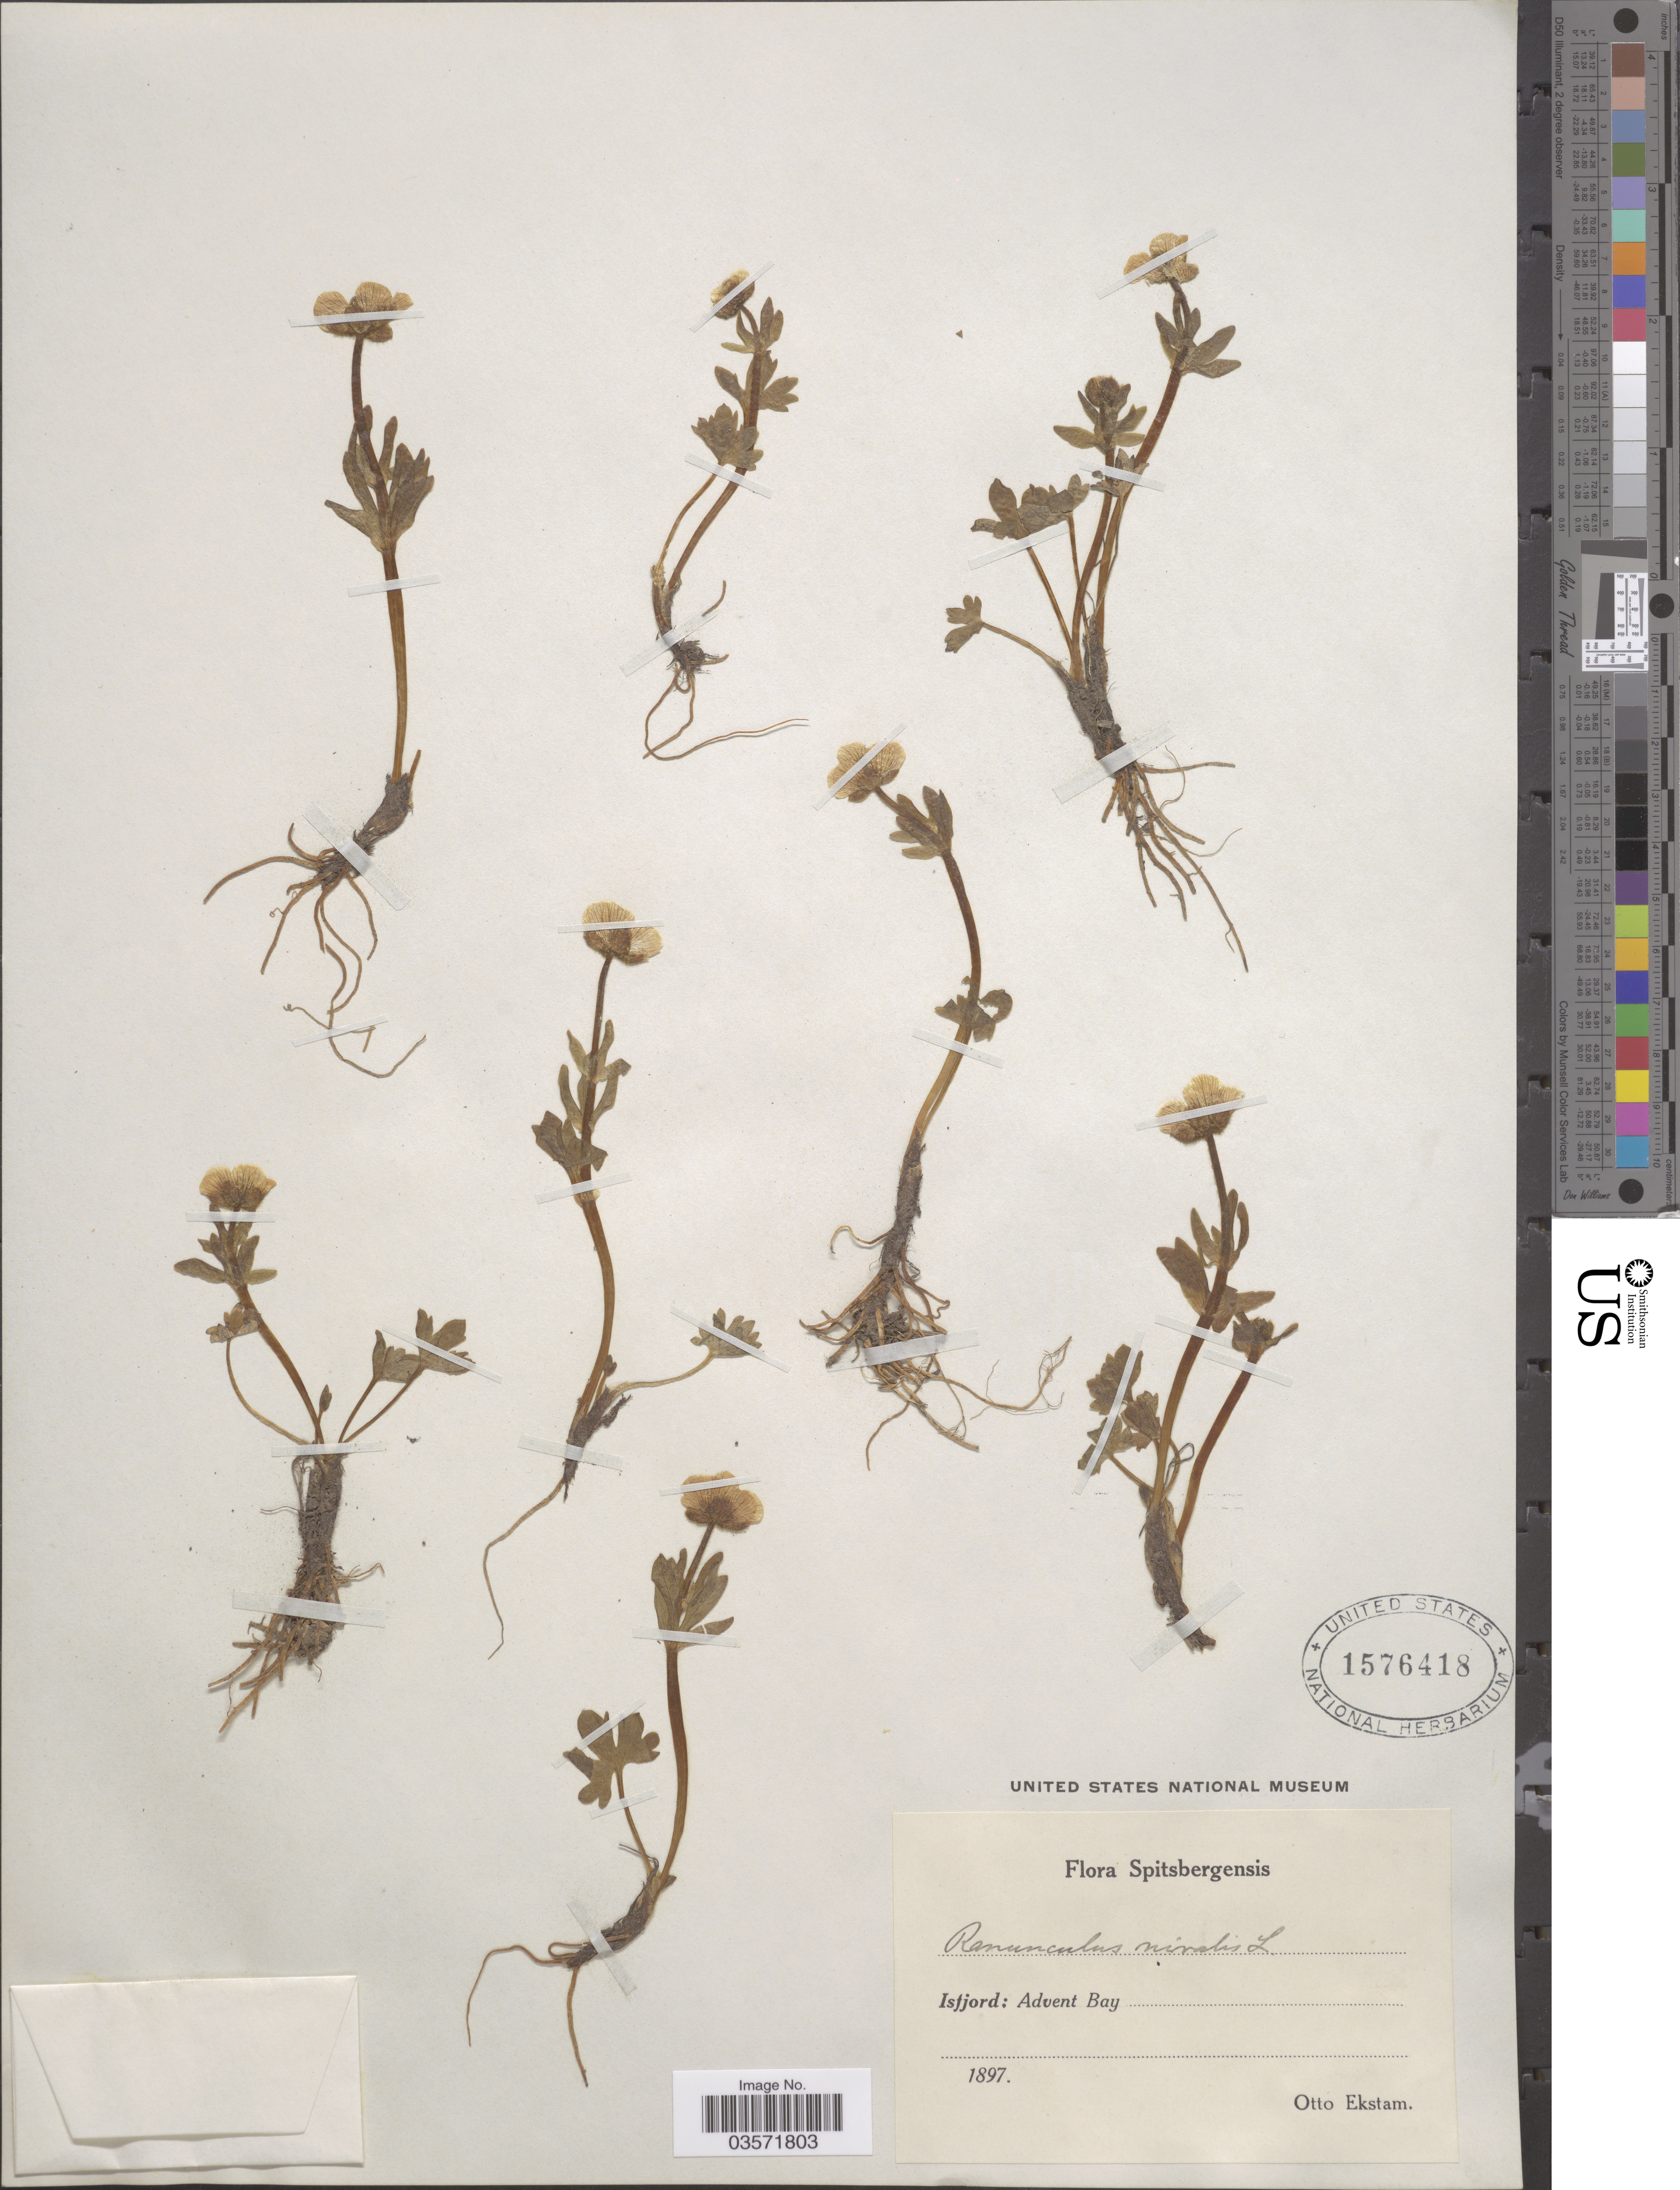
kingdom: Plantae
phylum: Tracheophyta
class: Magnoliopsida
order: Ranunculales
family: Ranunculaceae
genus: Ranunculus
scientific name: Ranunculus nivalis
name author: L.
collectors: O. Ekstam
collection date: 1897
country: Norway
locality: Spitsbergensis. Istjord: Advent Bay.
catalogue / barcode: US 1576418